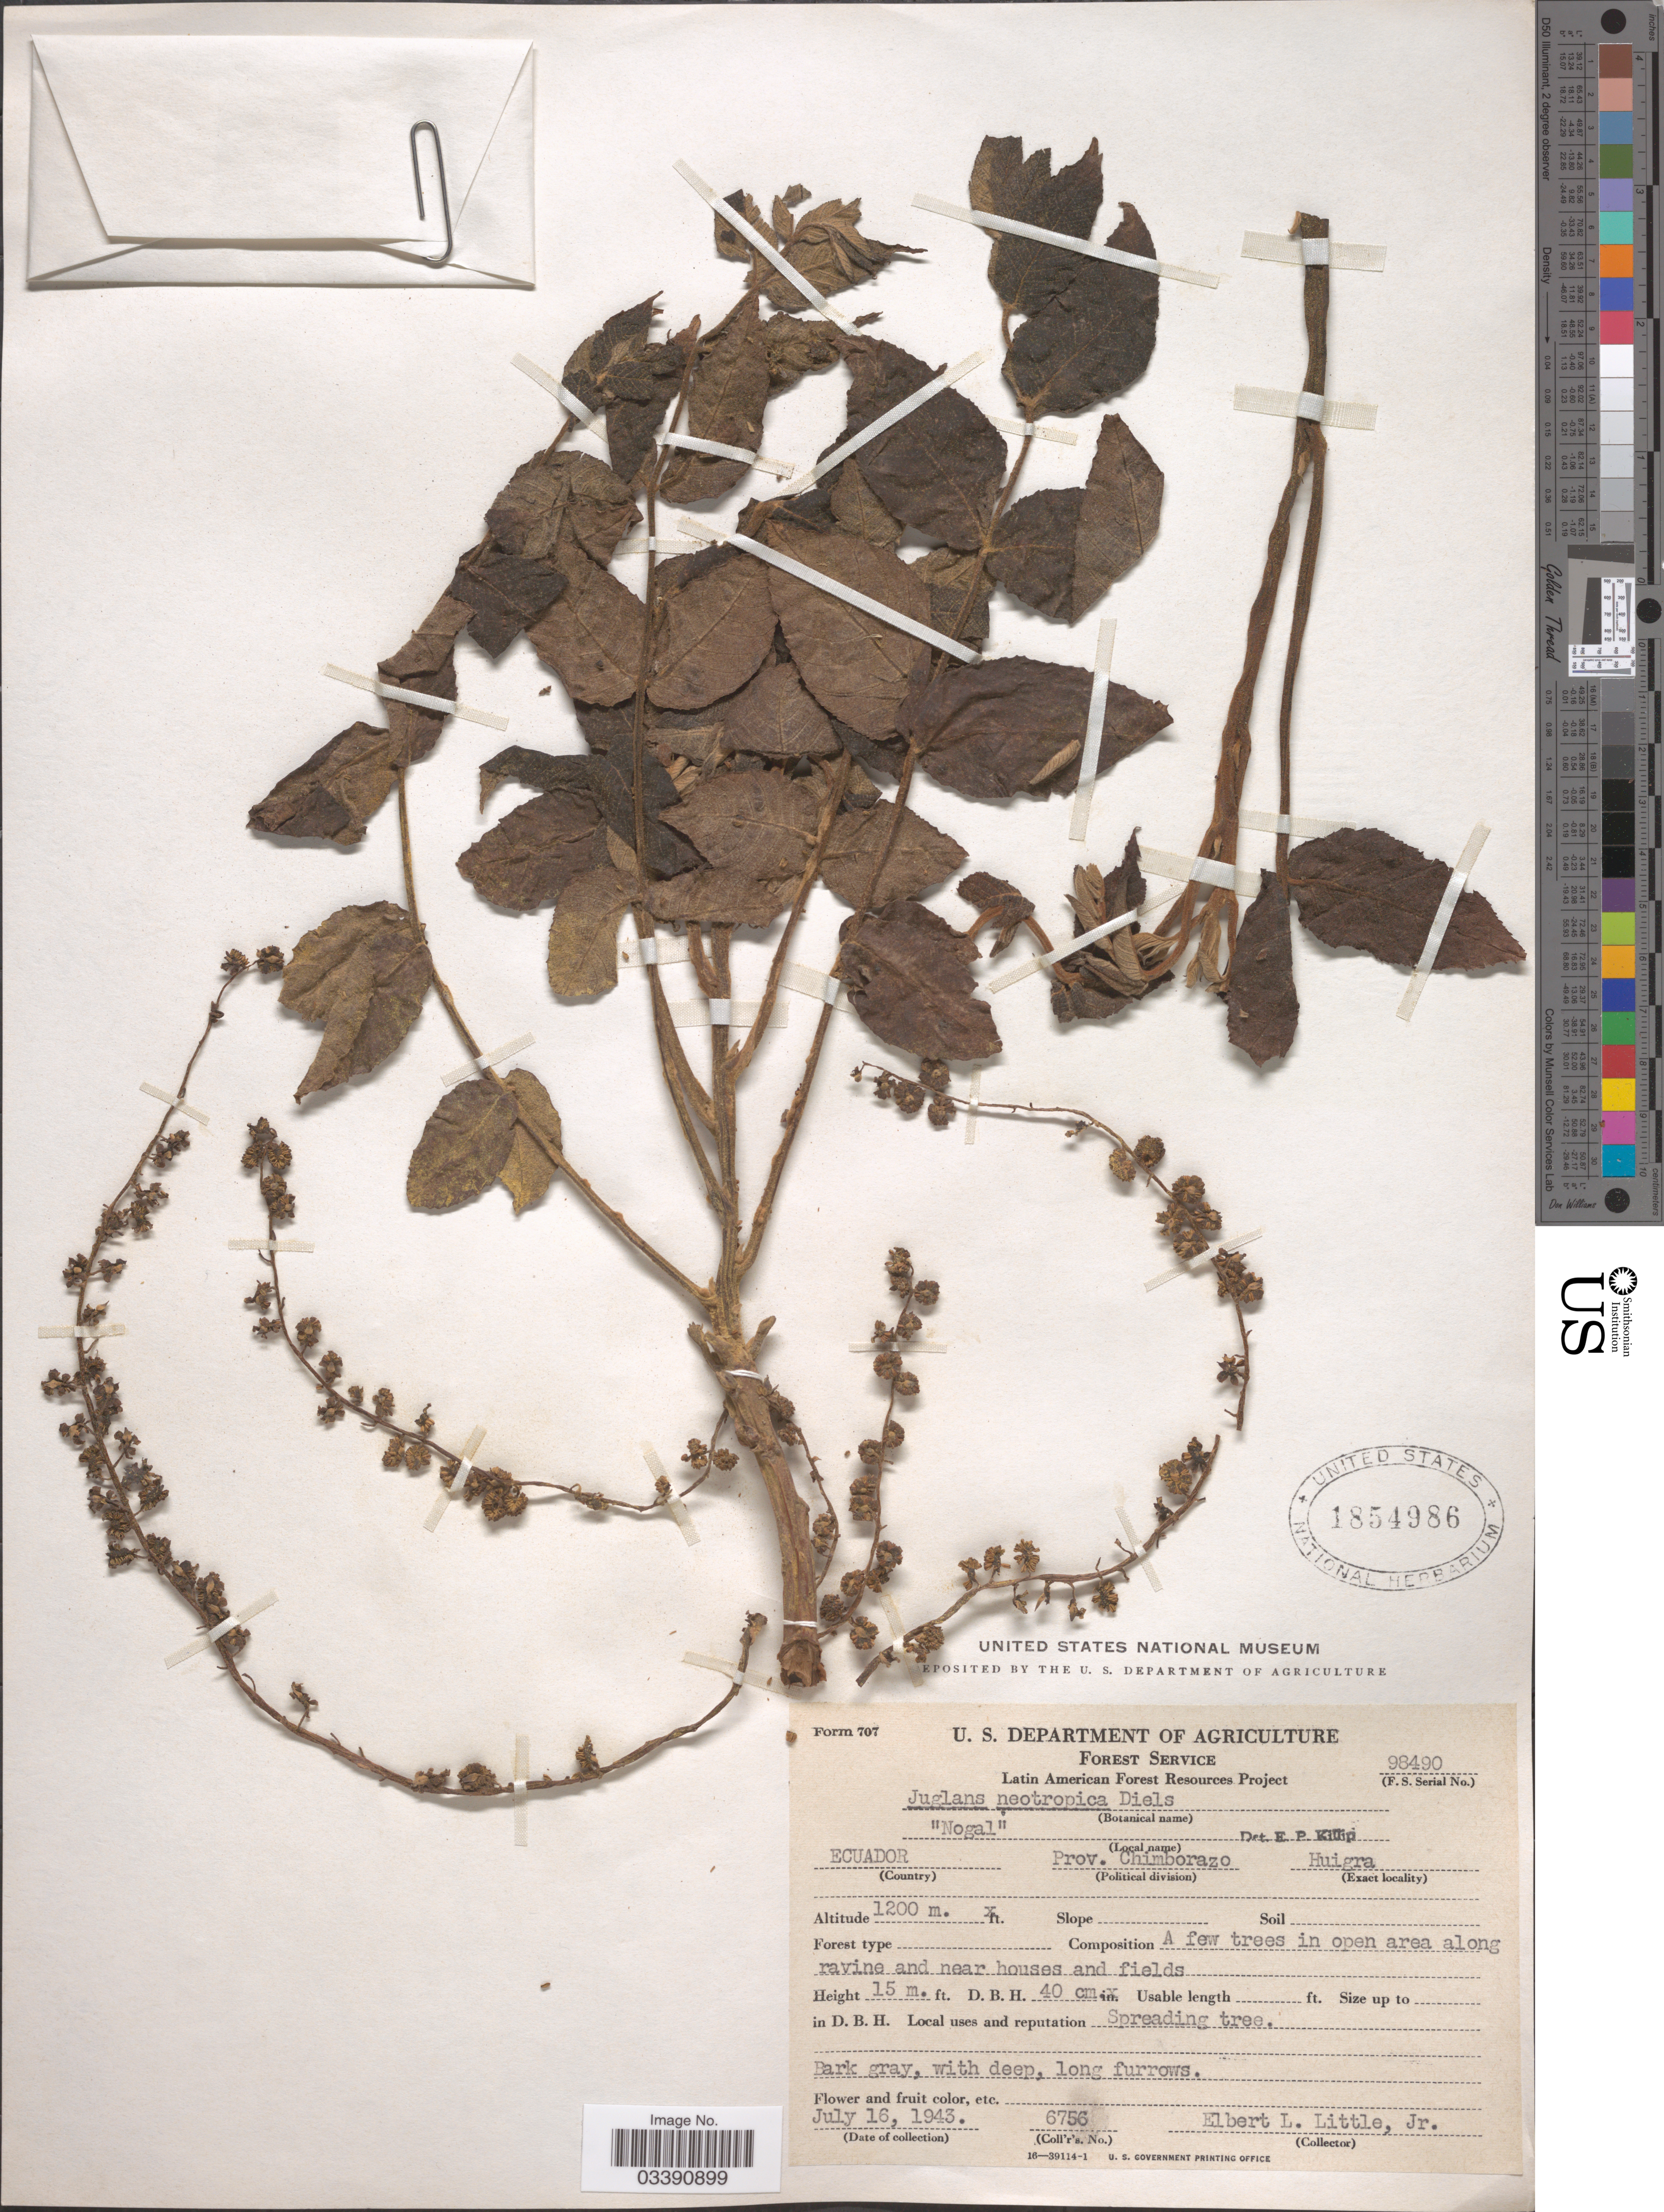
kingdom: Plantae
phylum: Tracheophyta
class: Magnoliopsida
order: Fagales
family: Juglandaceae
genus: Juglans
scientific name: Juglans neotropica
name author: Diels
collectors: E. L. Little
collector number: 6756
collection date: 1943-07-16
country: Ecuador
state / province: Chimborazo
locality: Huigra.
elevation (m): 1200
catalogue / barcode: US 1854986